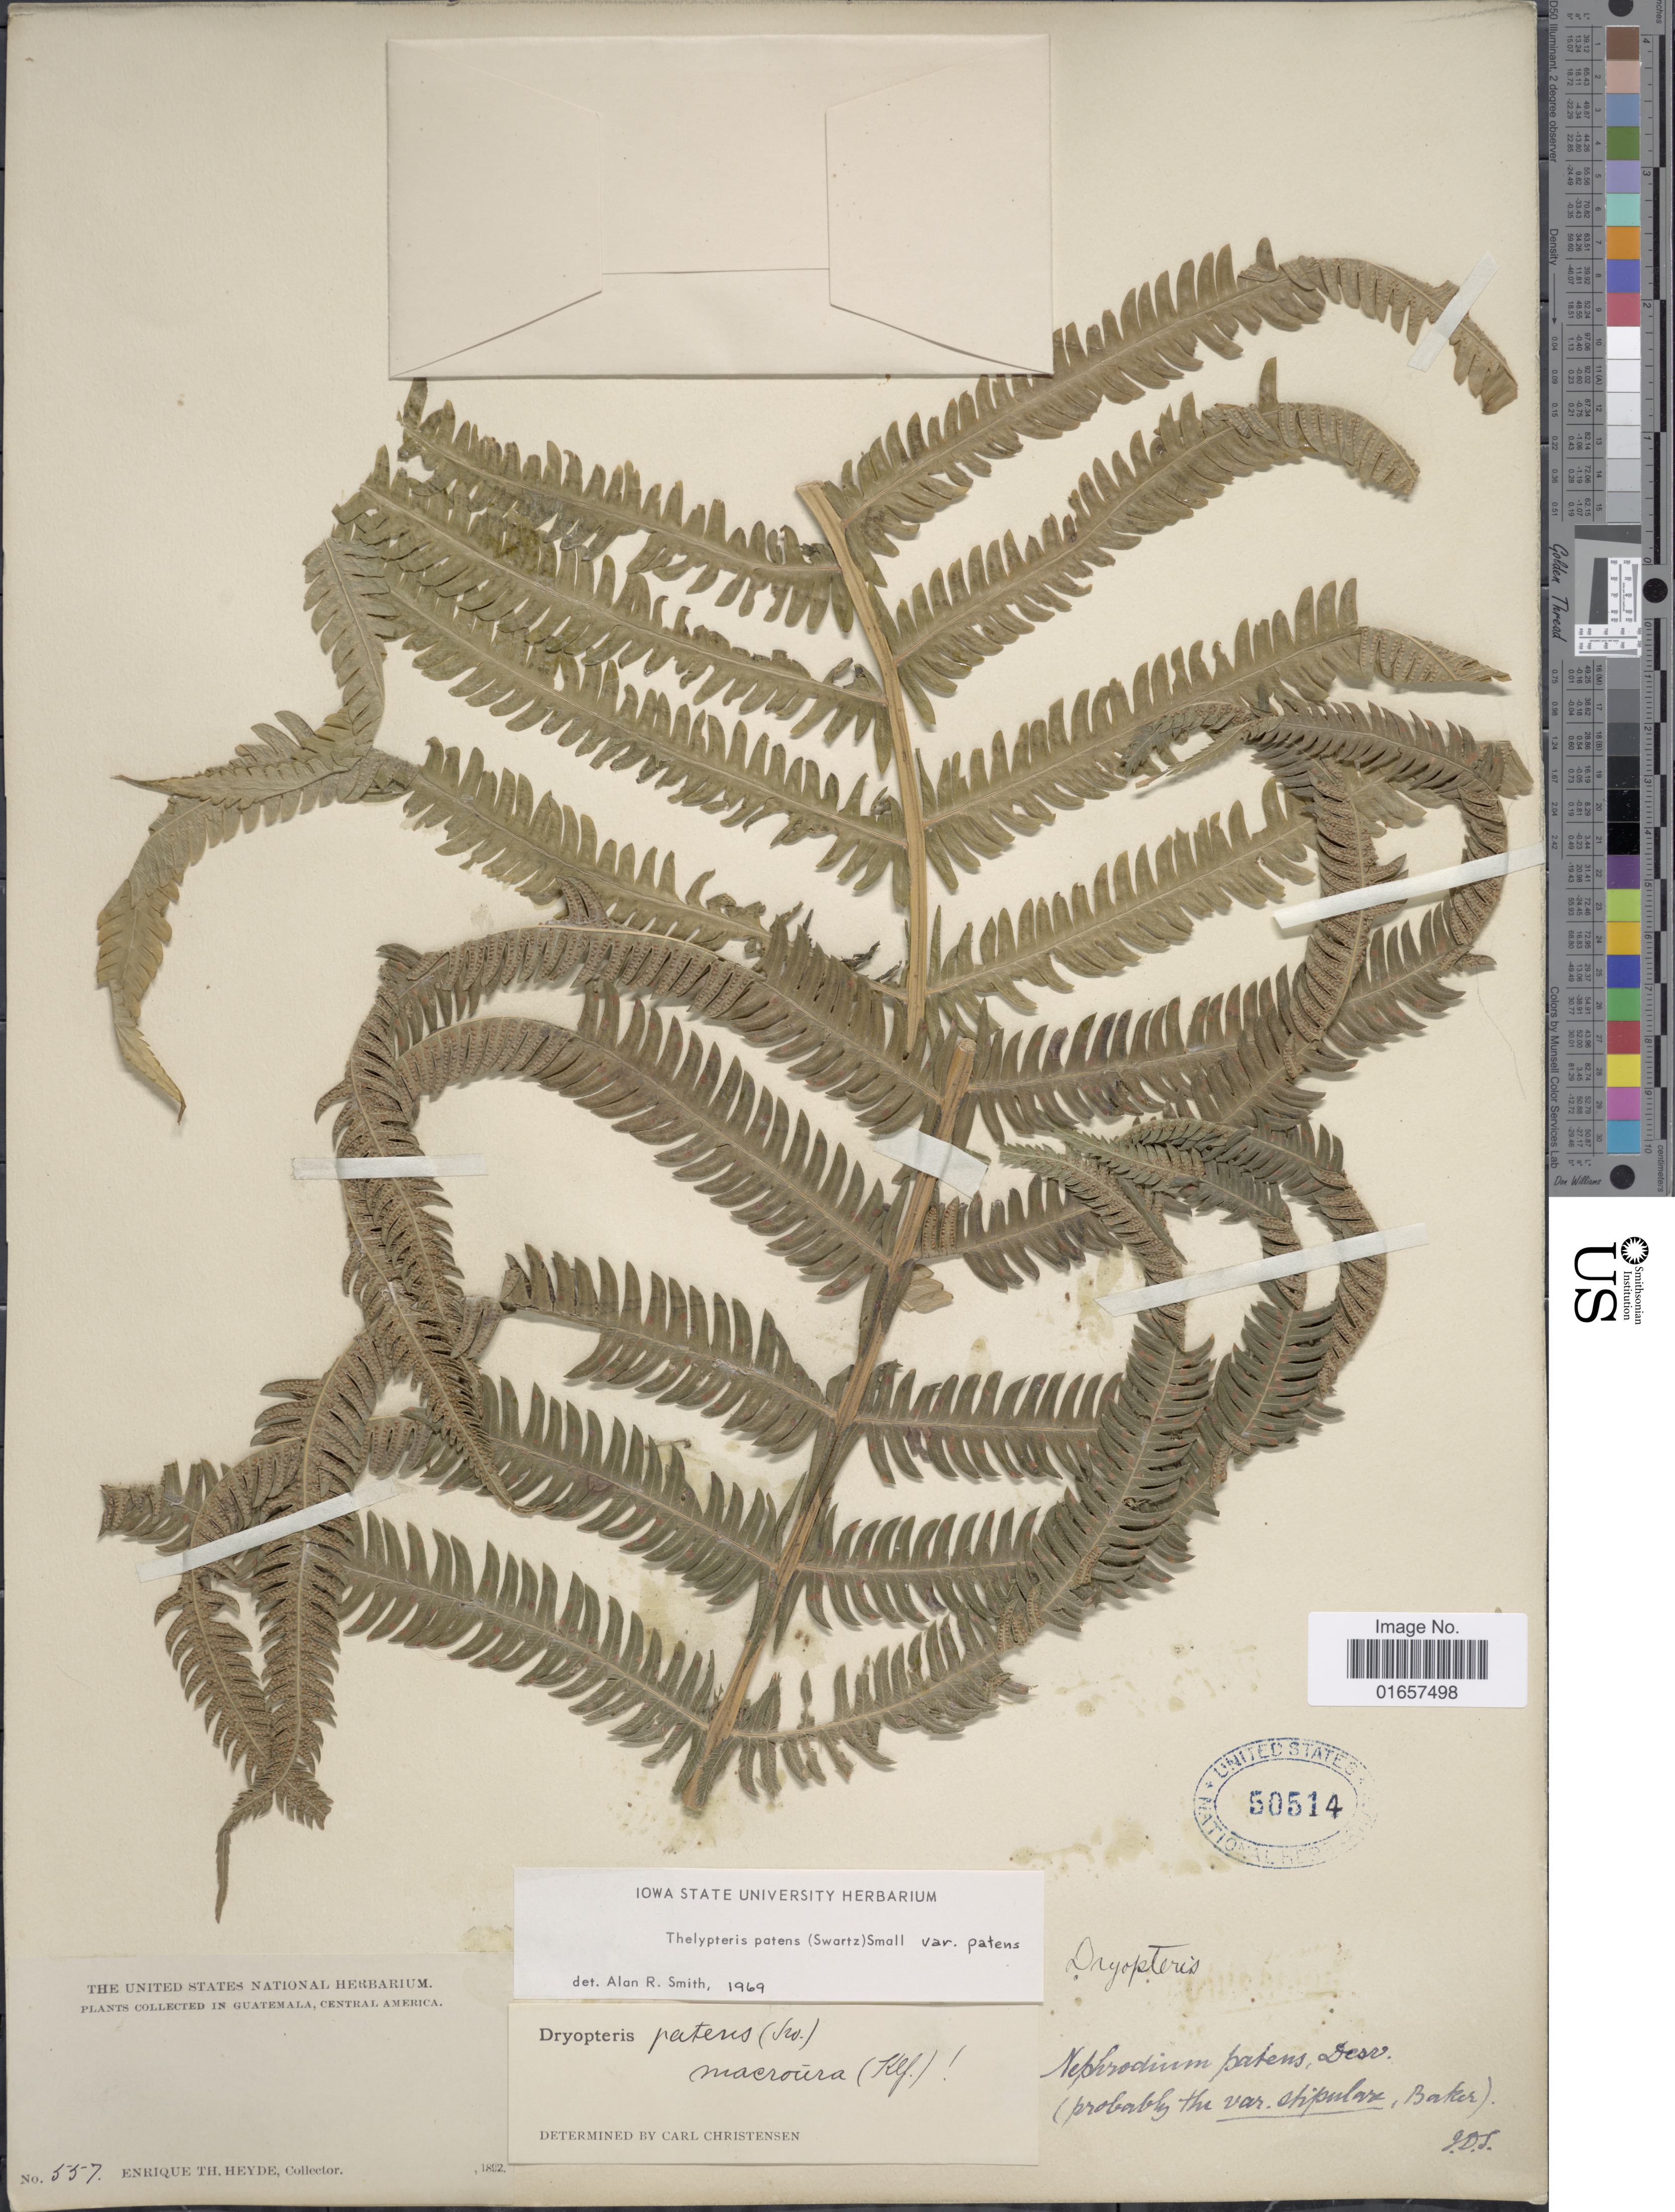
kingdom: Plantae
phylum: Tracheophyta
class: Polypodiopsida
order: Polypodiales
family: Thelypteridaceae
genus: Christella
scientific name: Christella patens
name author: (Sw.) Holttum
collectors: E. T. Heyde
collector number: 557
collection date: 1892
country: Guatemala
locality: Guatemala, Central America.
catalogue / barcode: US 50514